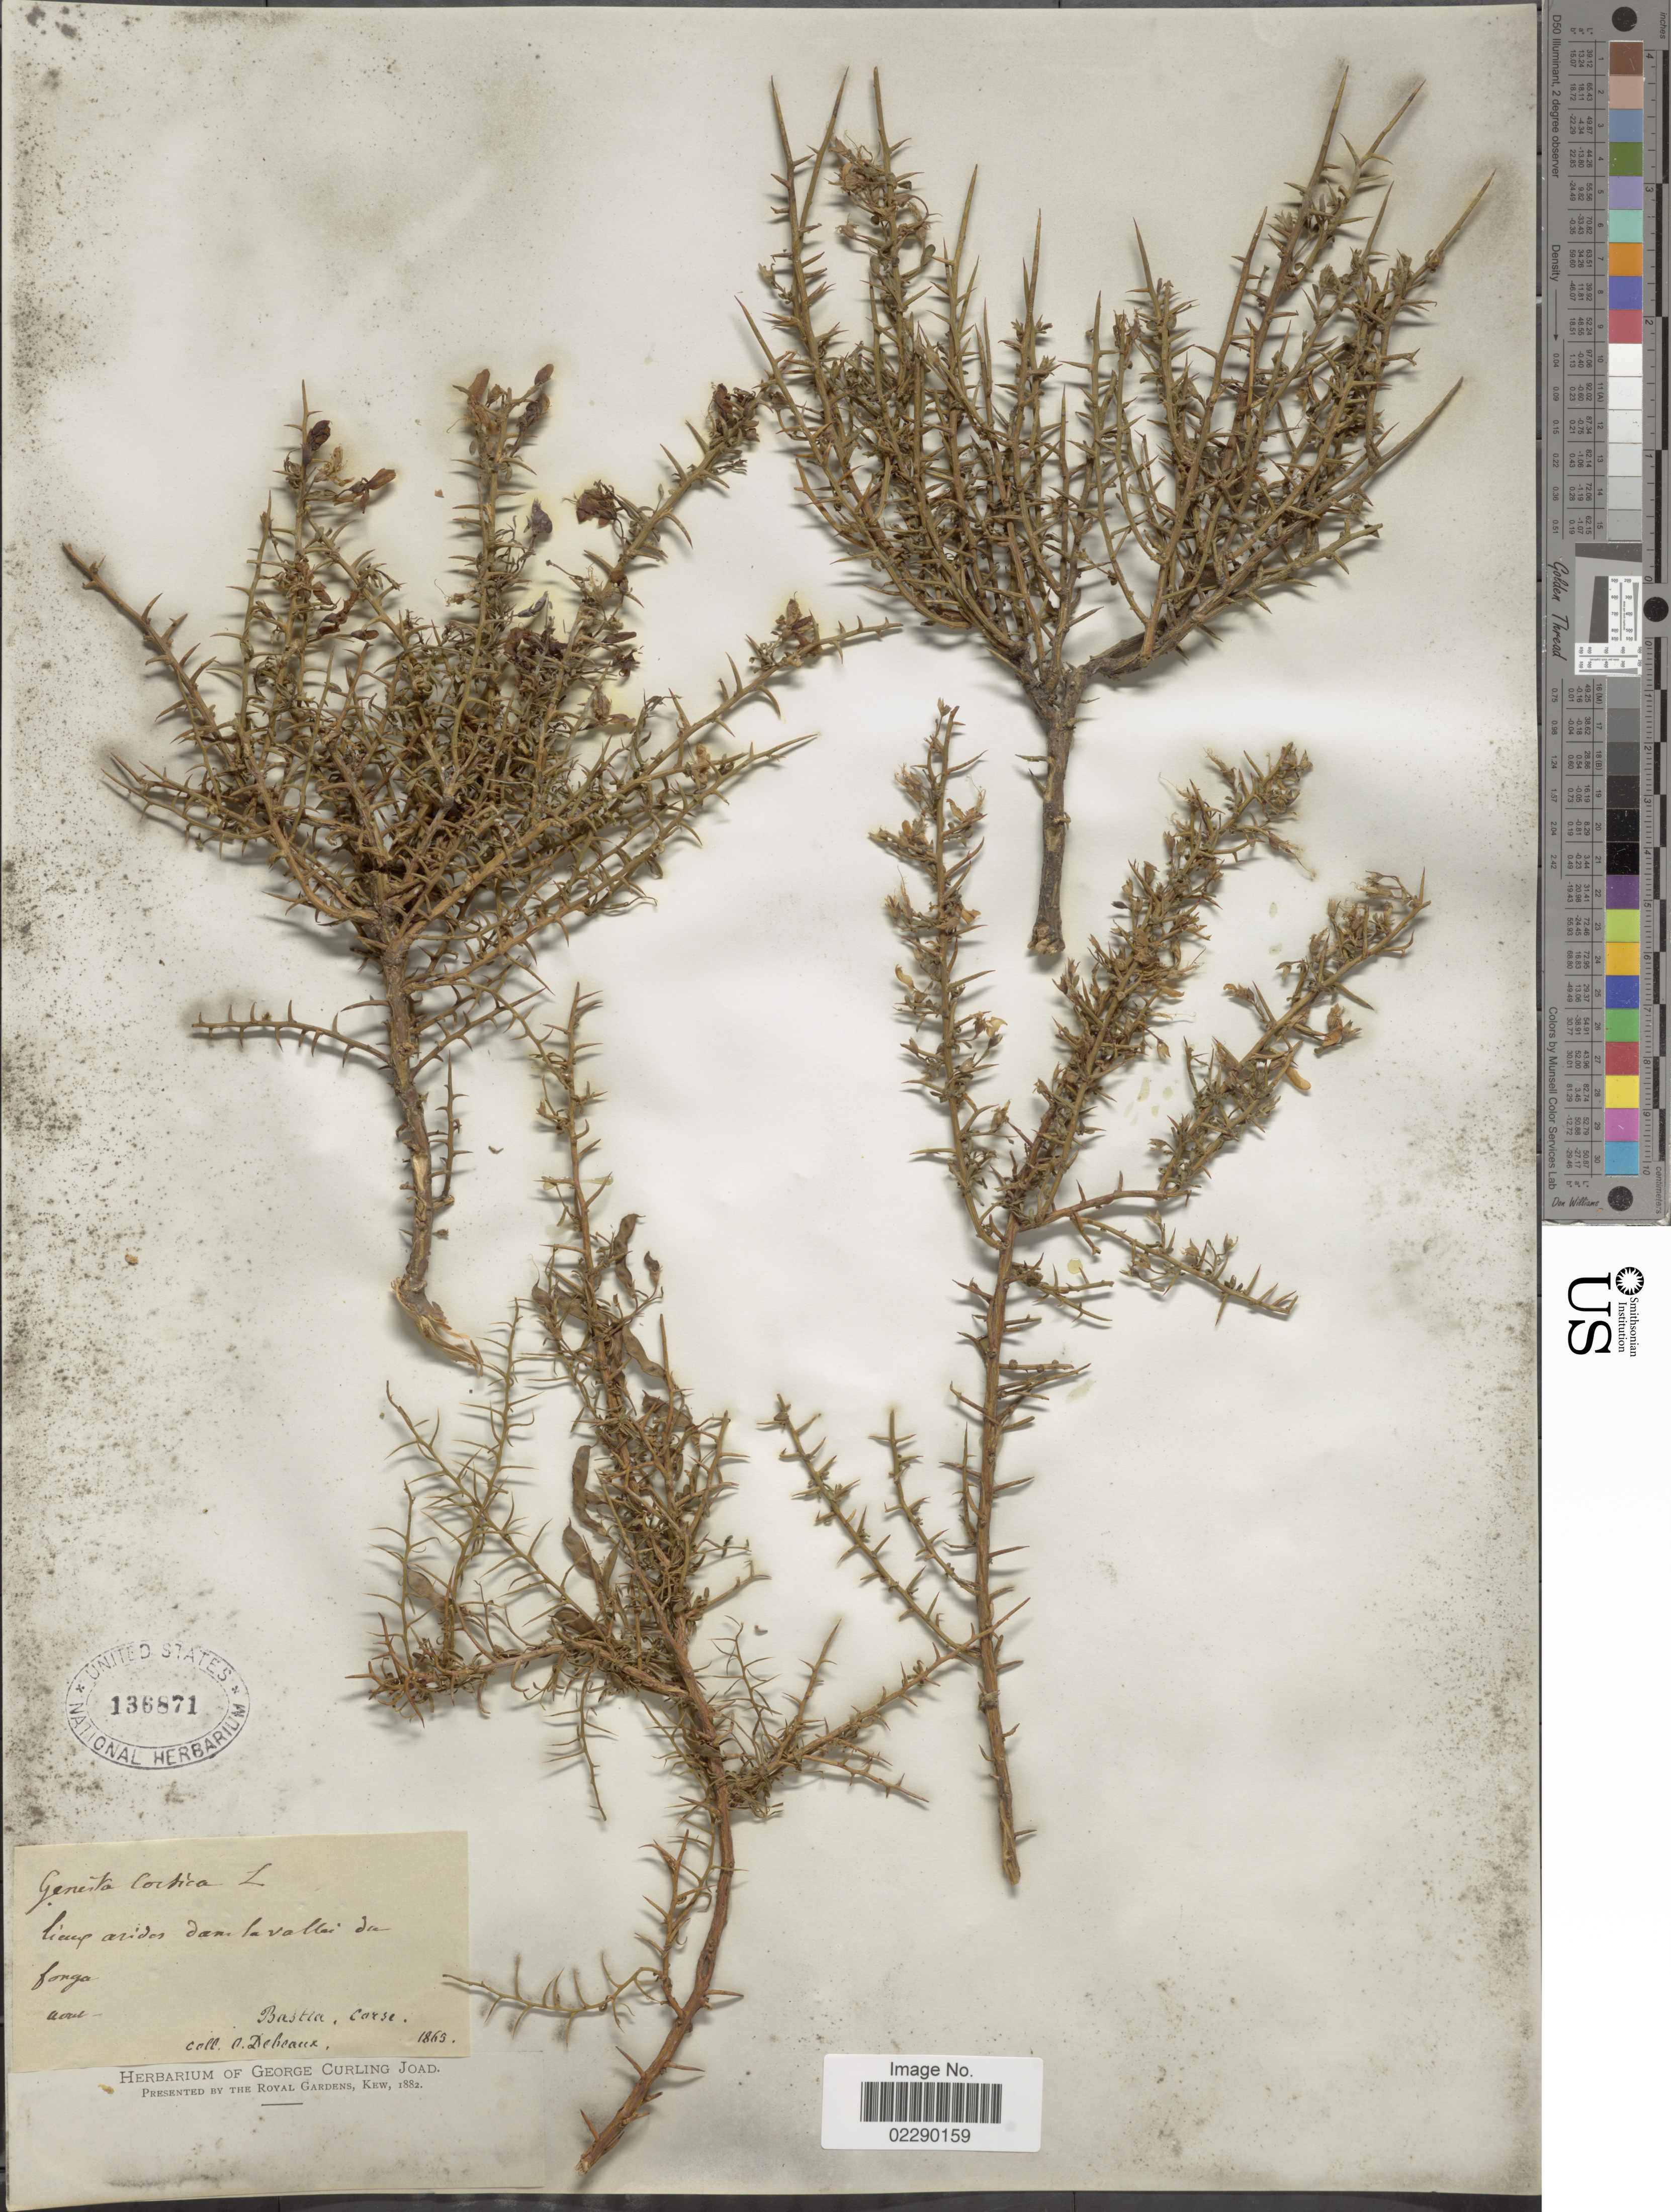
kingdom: Plantae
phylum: Tracheophyta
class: Magnoliopsida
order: Fabales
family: Fabaceae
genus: Genista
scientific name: Genista corsica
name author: (Loisel.) DC.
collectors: O. Debeaux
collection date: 1865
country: France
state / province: Corsica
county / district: Haute-Corse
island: Corse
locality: Bastia, Corse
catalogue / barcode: US 136871